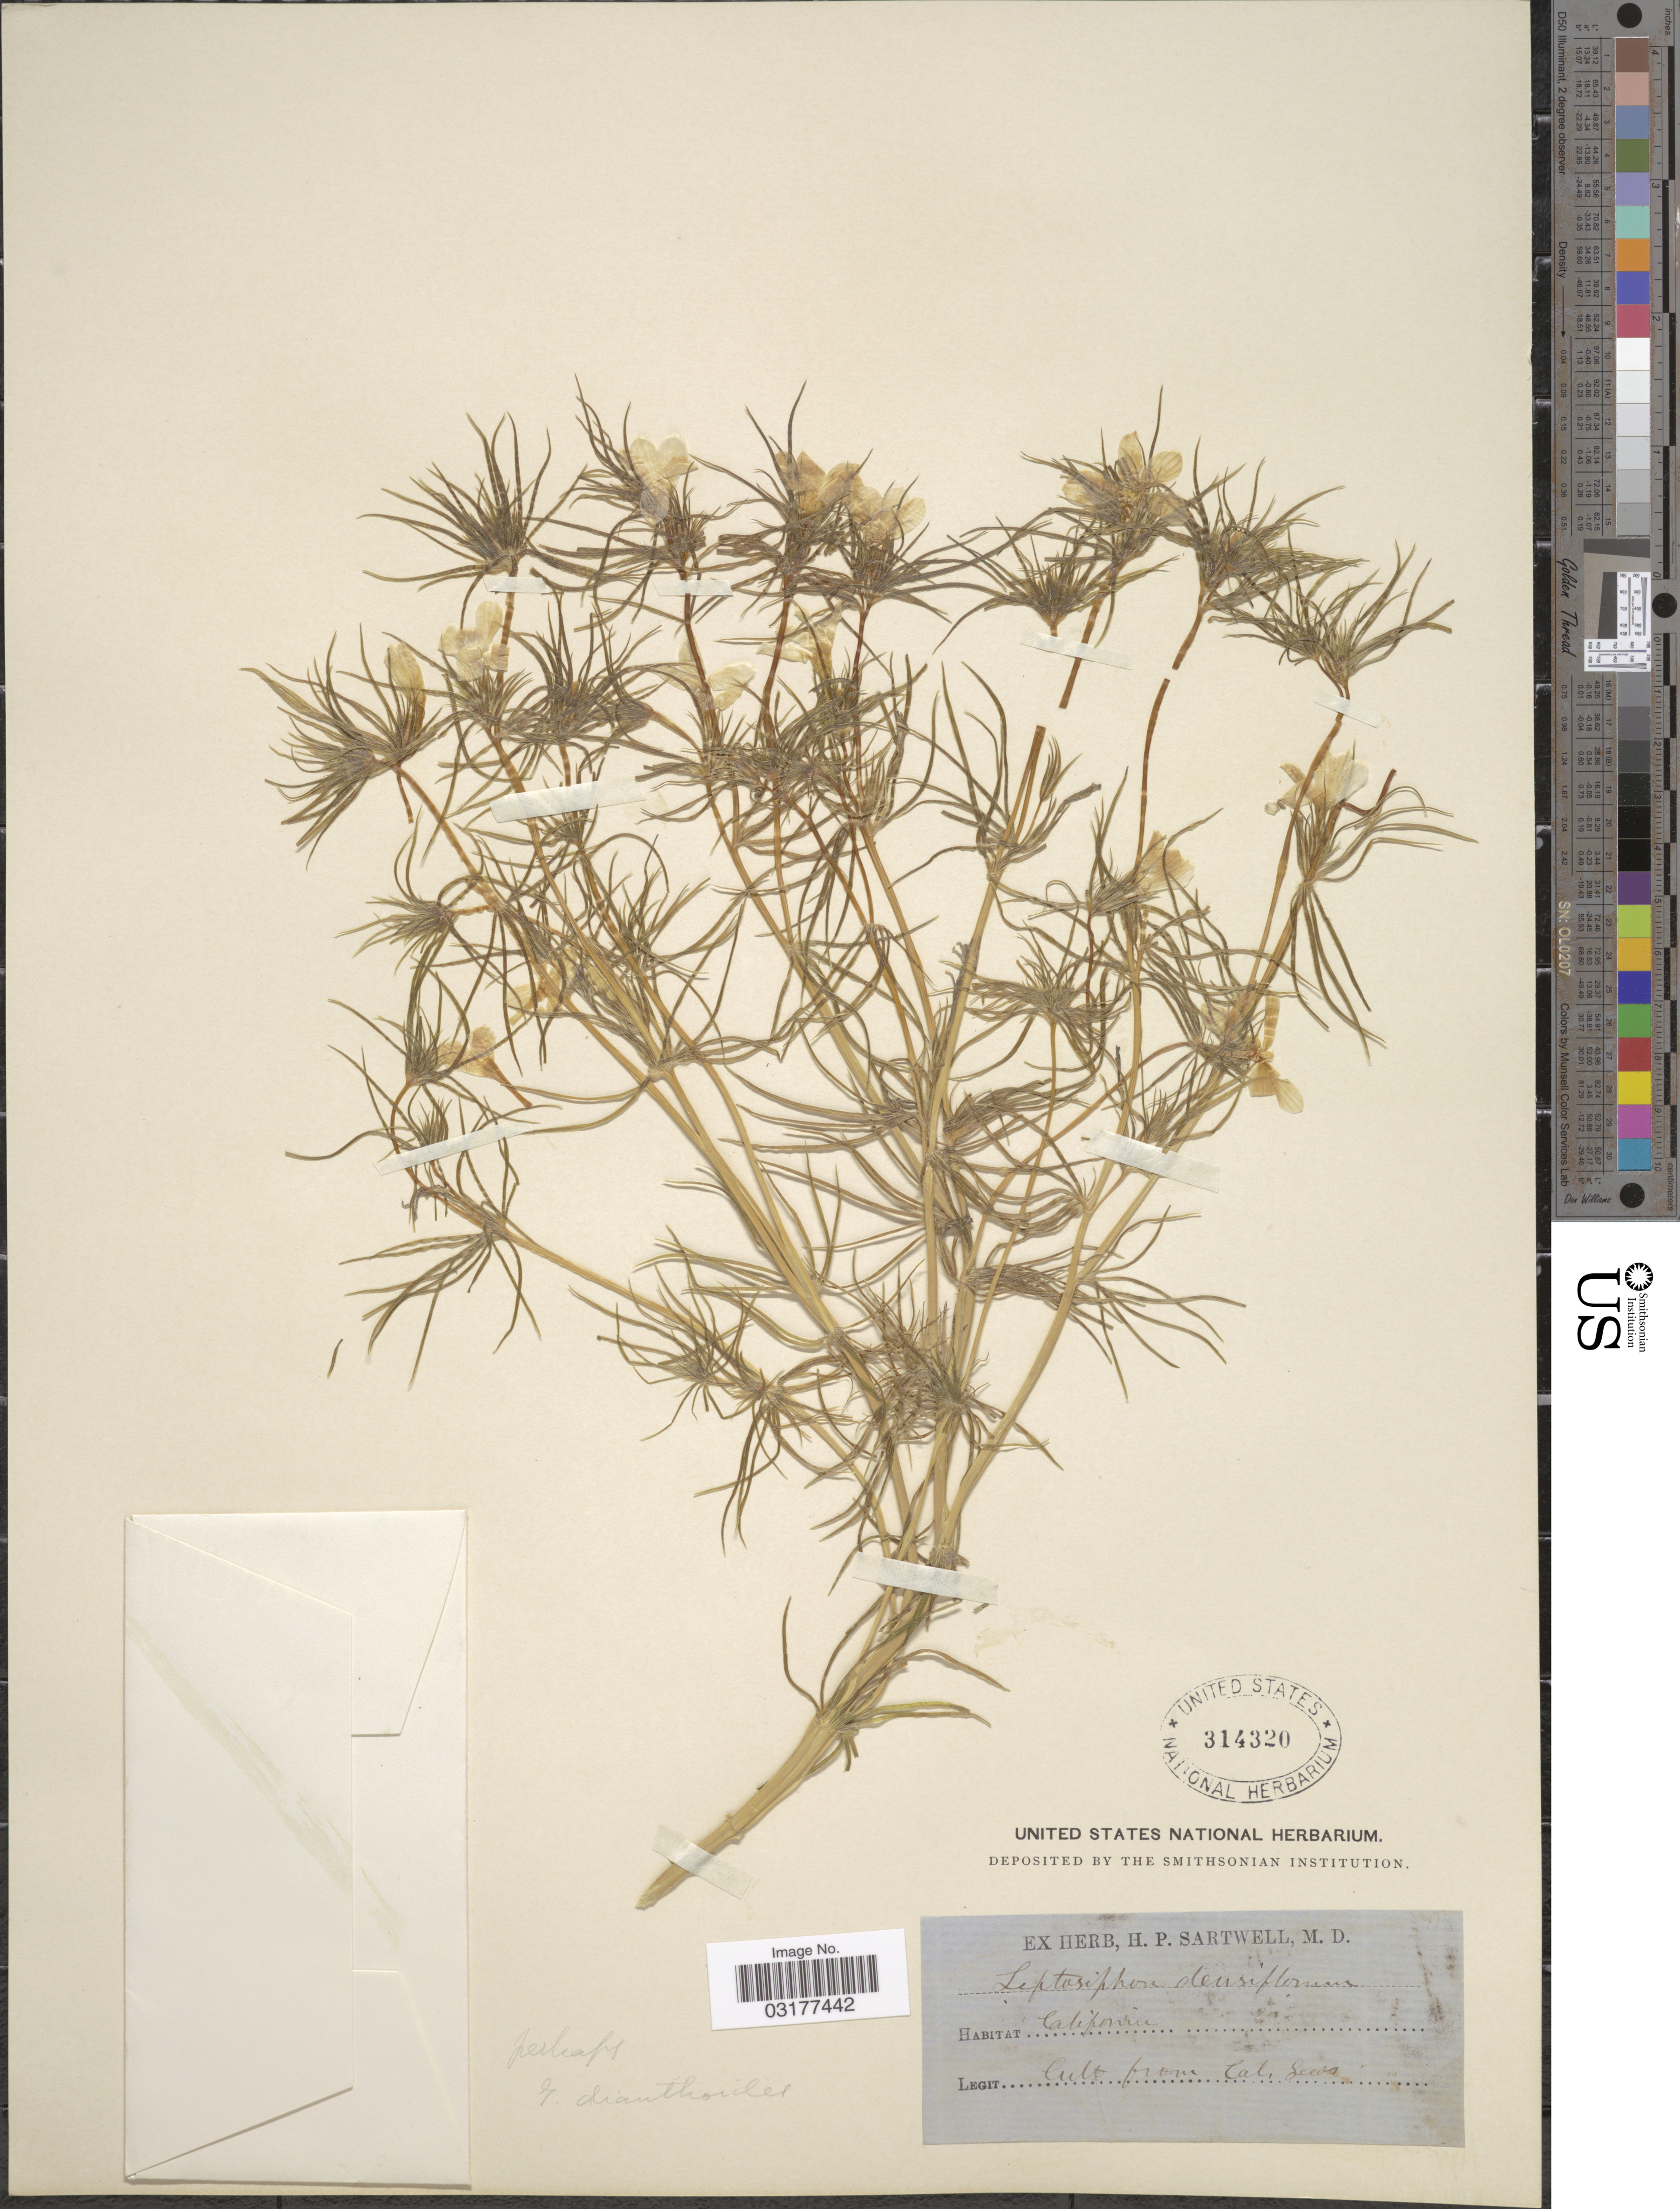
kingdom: Plantae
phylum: Tracheophyta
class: Magnoliopsida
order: Ericales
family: Polemoniaceae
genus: Linanthus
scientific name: Linanthus dianthiflorus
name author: (Benth.) Greene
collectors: Ex herb. H. P. Sartwell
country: United States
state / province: California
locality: Cult. from Cal. Seeds.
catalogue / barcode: US 314320